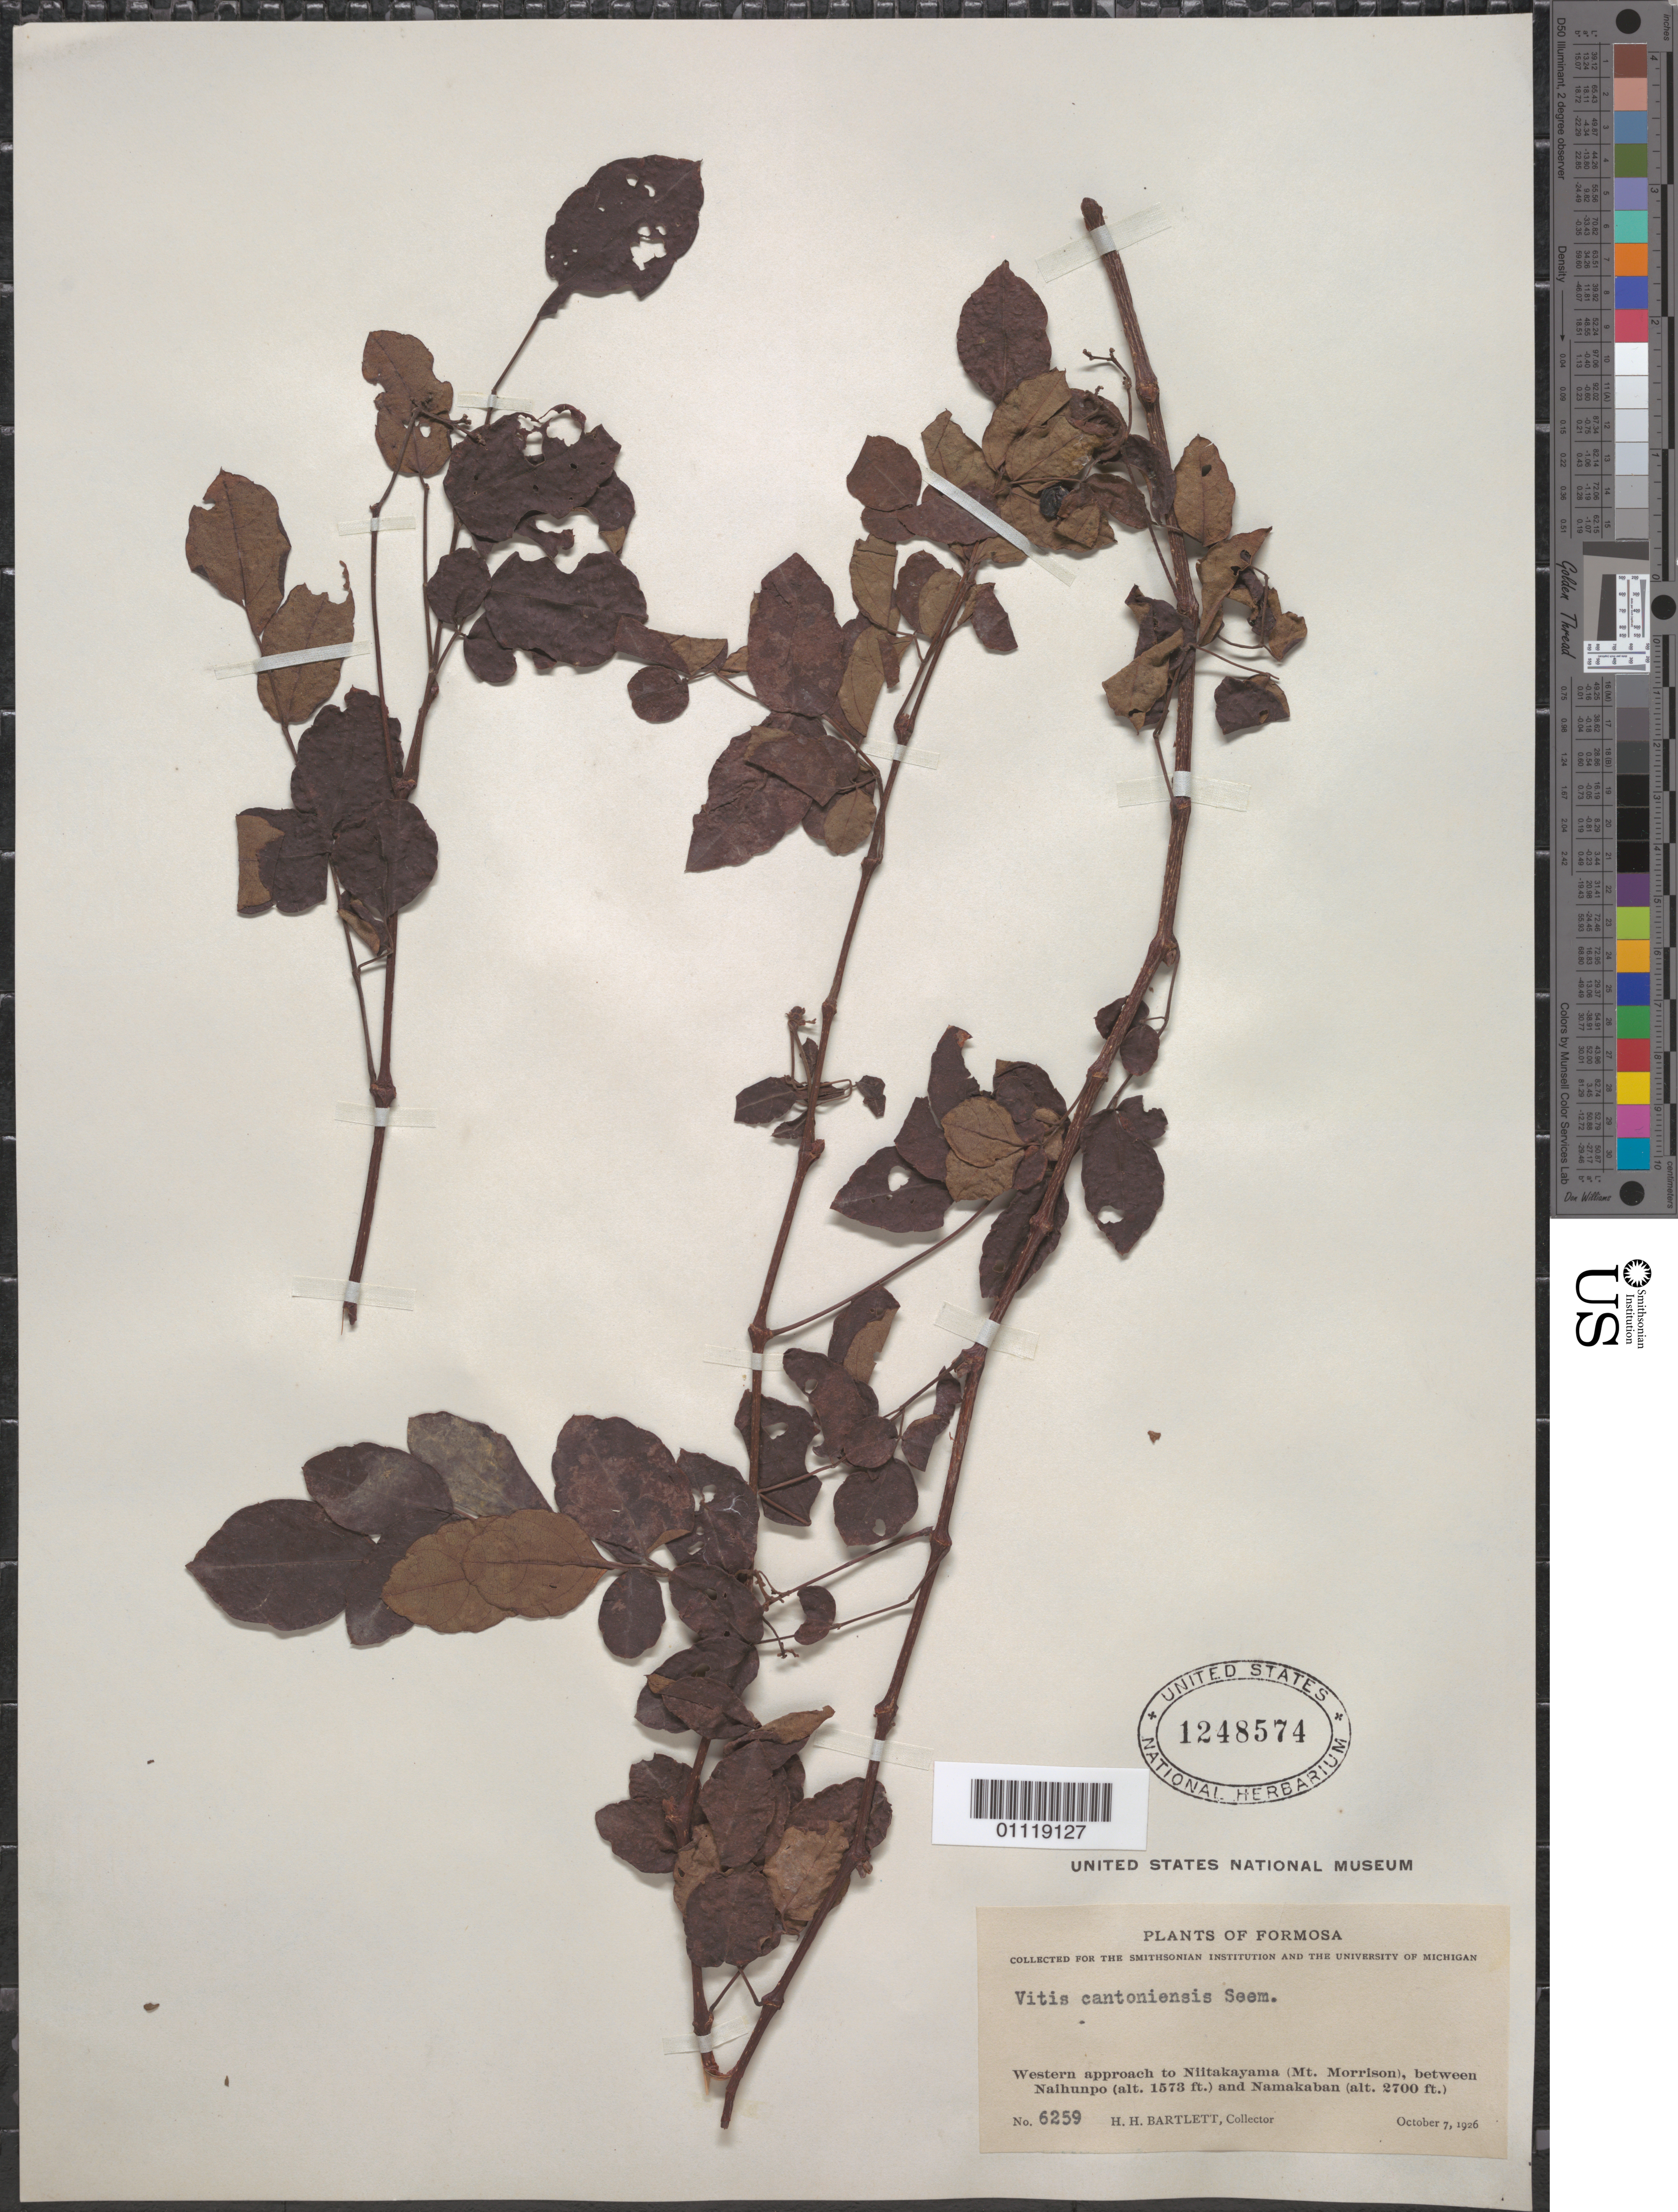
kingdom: Plantae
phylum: Tracheophyta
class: Magnoliopsida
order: Vitales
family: Vitaceae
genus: Ampelopsis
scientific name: Ampelopsis cantoniensis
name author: (W. Hook. & H.J. Arn.) Planch.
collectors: H. H. Bartlett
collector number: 6259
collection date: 1926-10-07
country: Taiwan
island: Taiwan [Formosa]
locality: W approach to Niitakayama (Mt Morrison; current Yu Shan), between Naihunpo and Namakaban.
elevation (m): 479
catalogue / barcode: US 1248574